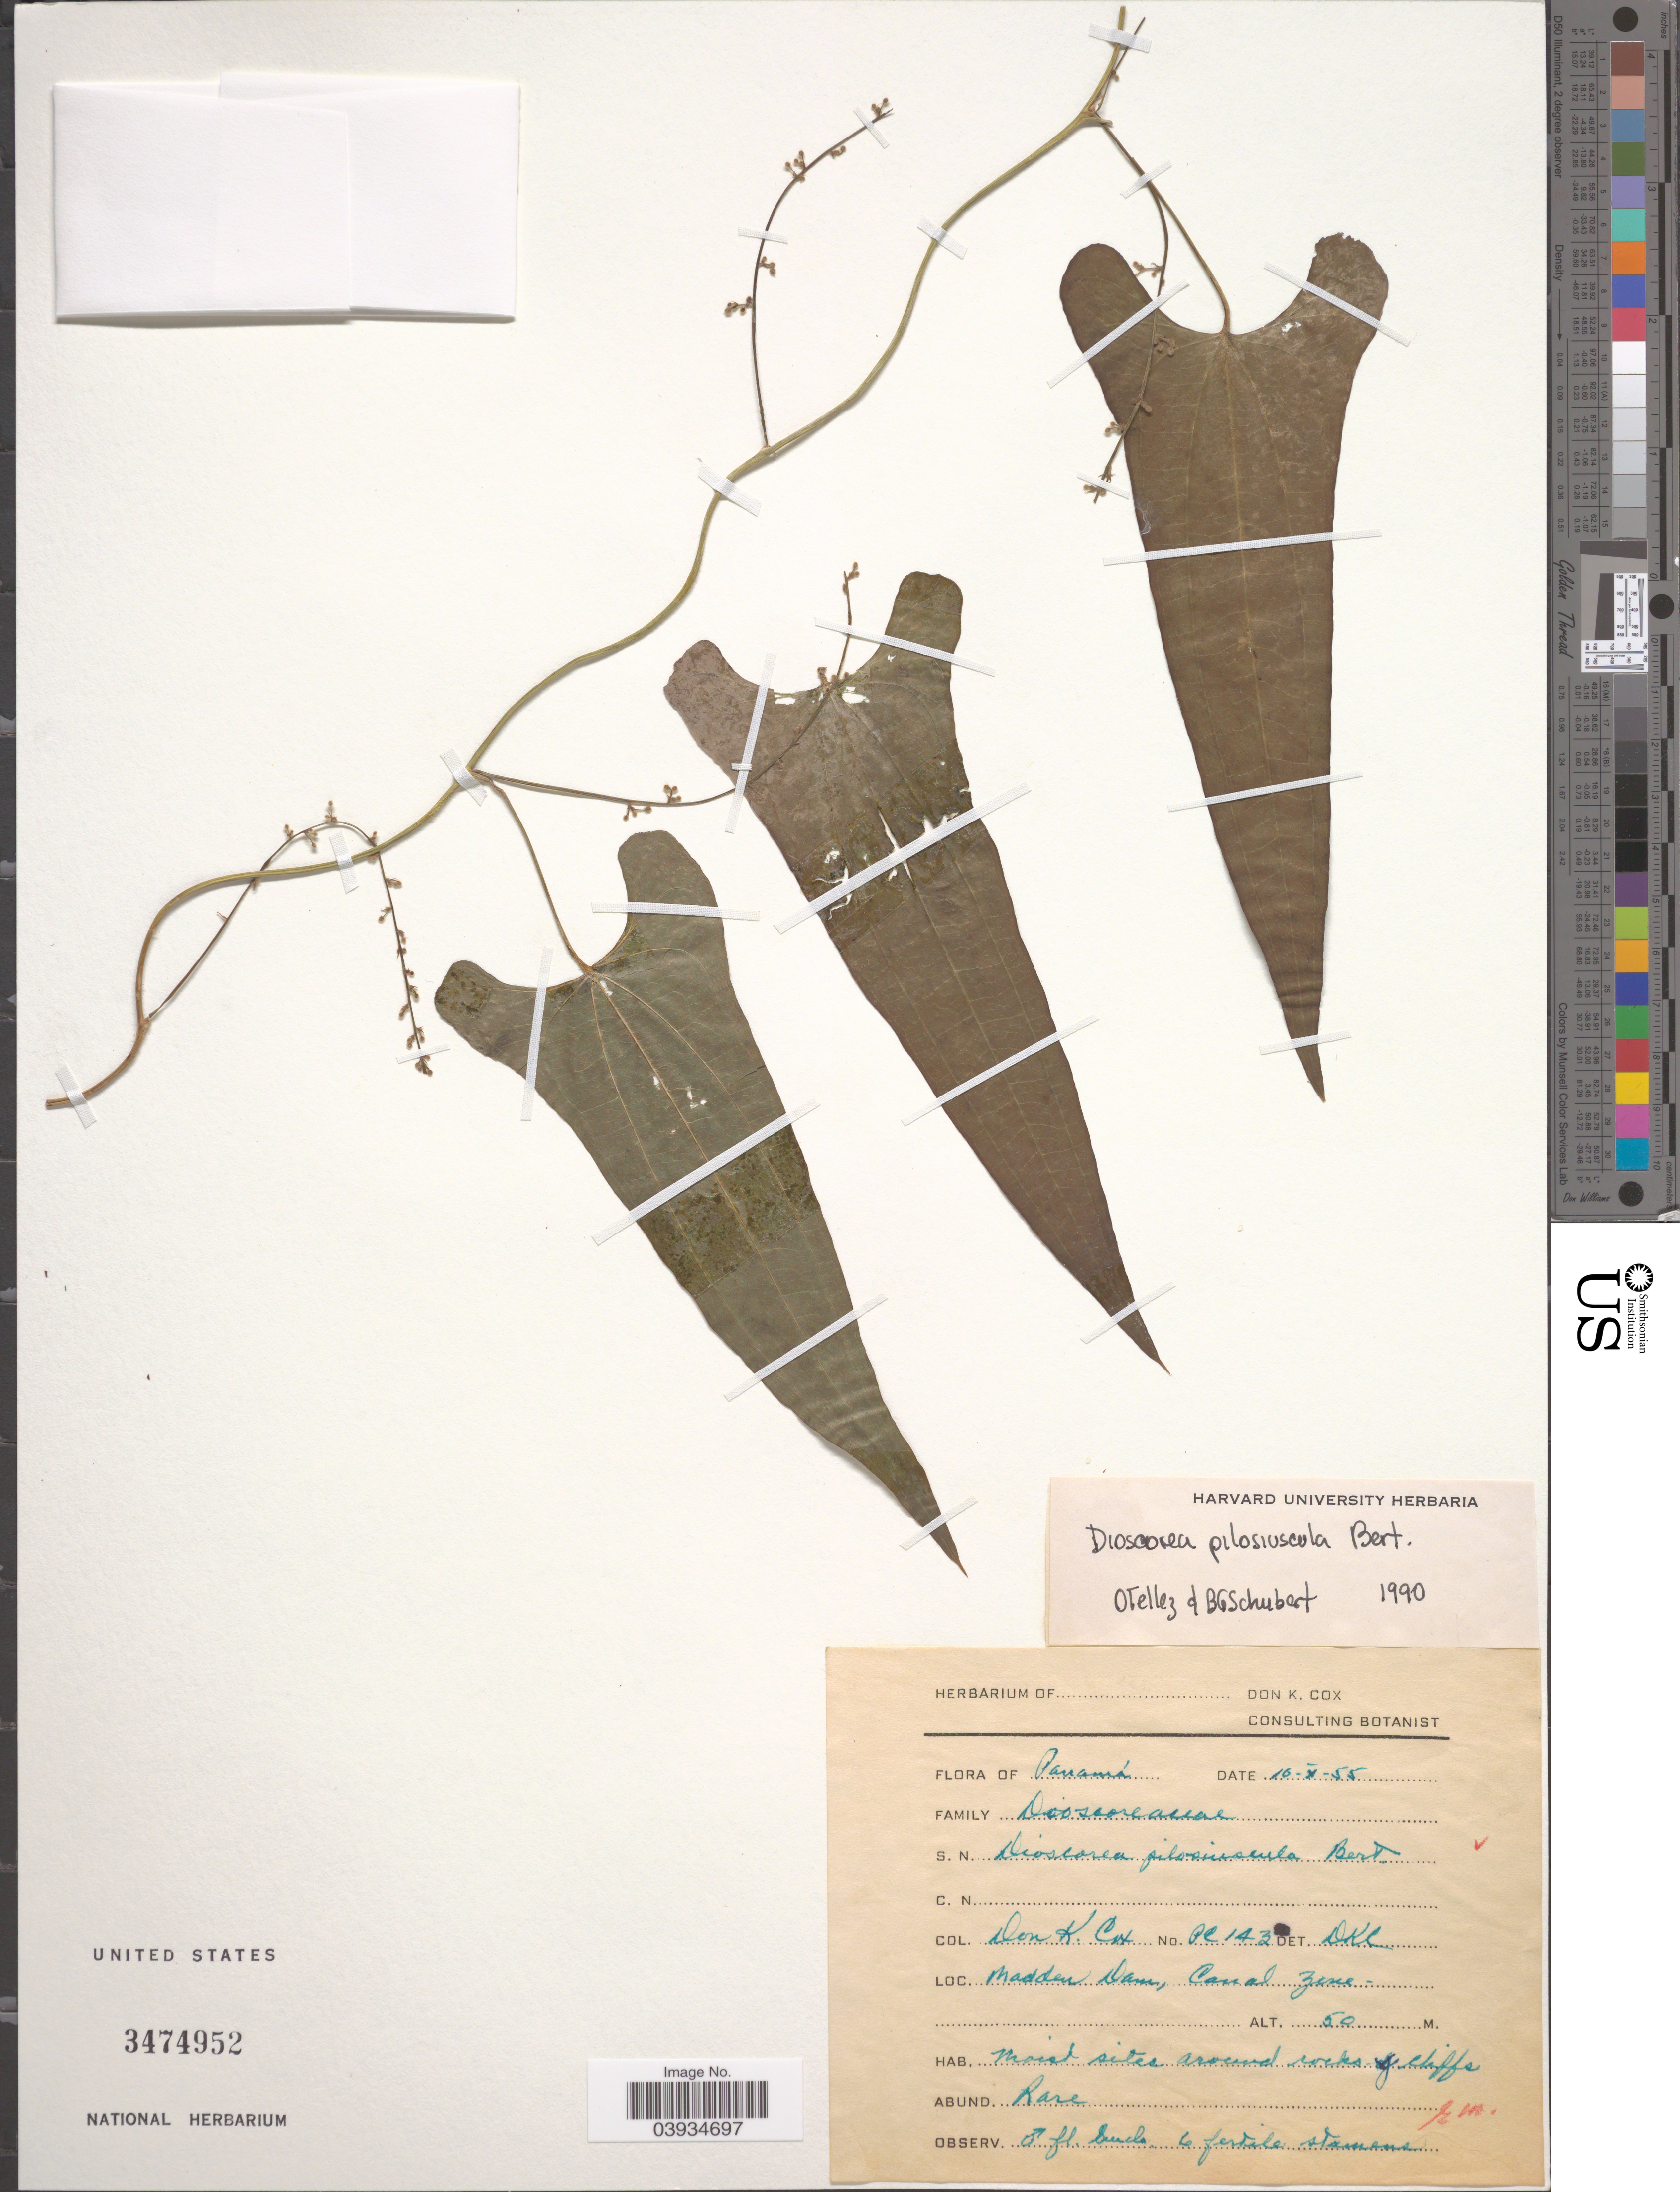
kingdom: Plantae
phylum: Tracheophyta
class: Liliopsida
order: Dioscoreales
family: Dioscoreaceae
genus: Dioscorea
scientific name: Dioscorea pilosiuscula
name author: Bertero ex Spreng.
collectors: D. Cox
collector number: DC143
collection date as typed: Transcribed d/m/y: 10/10/55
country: Panama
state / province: Colón / Panamá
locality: Madden Dam, Canal Zone.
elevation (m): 50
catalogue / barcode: US 3474952